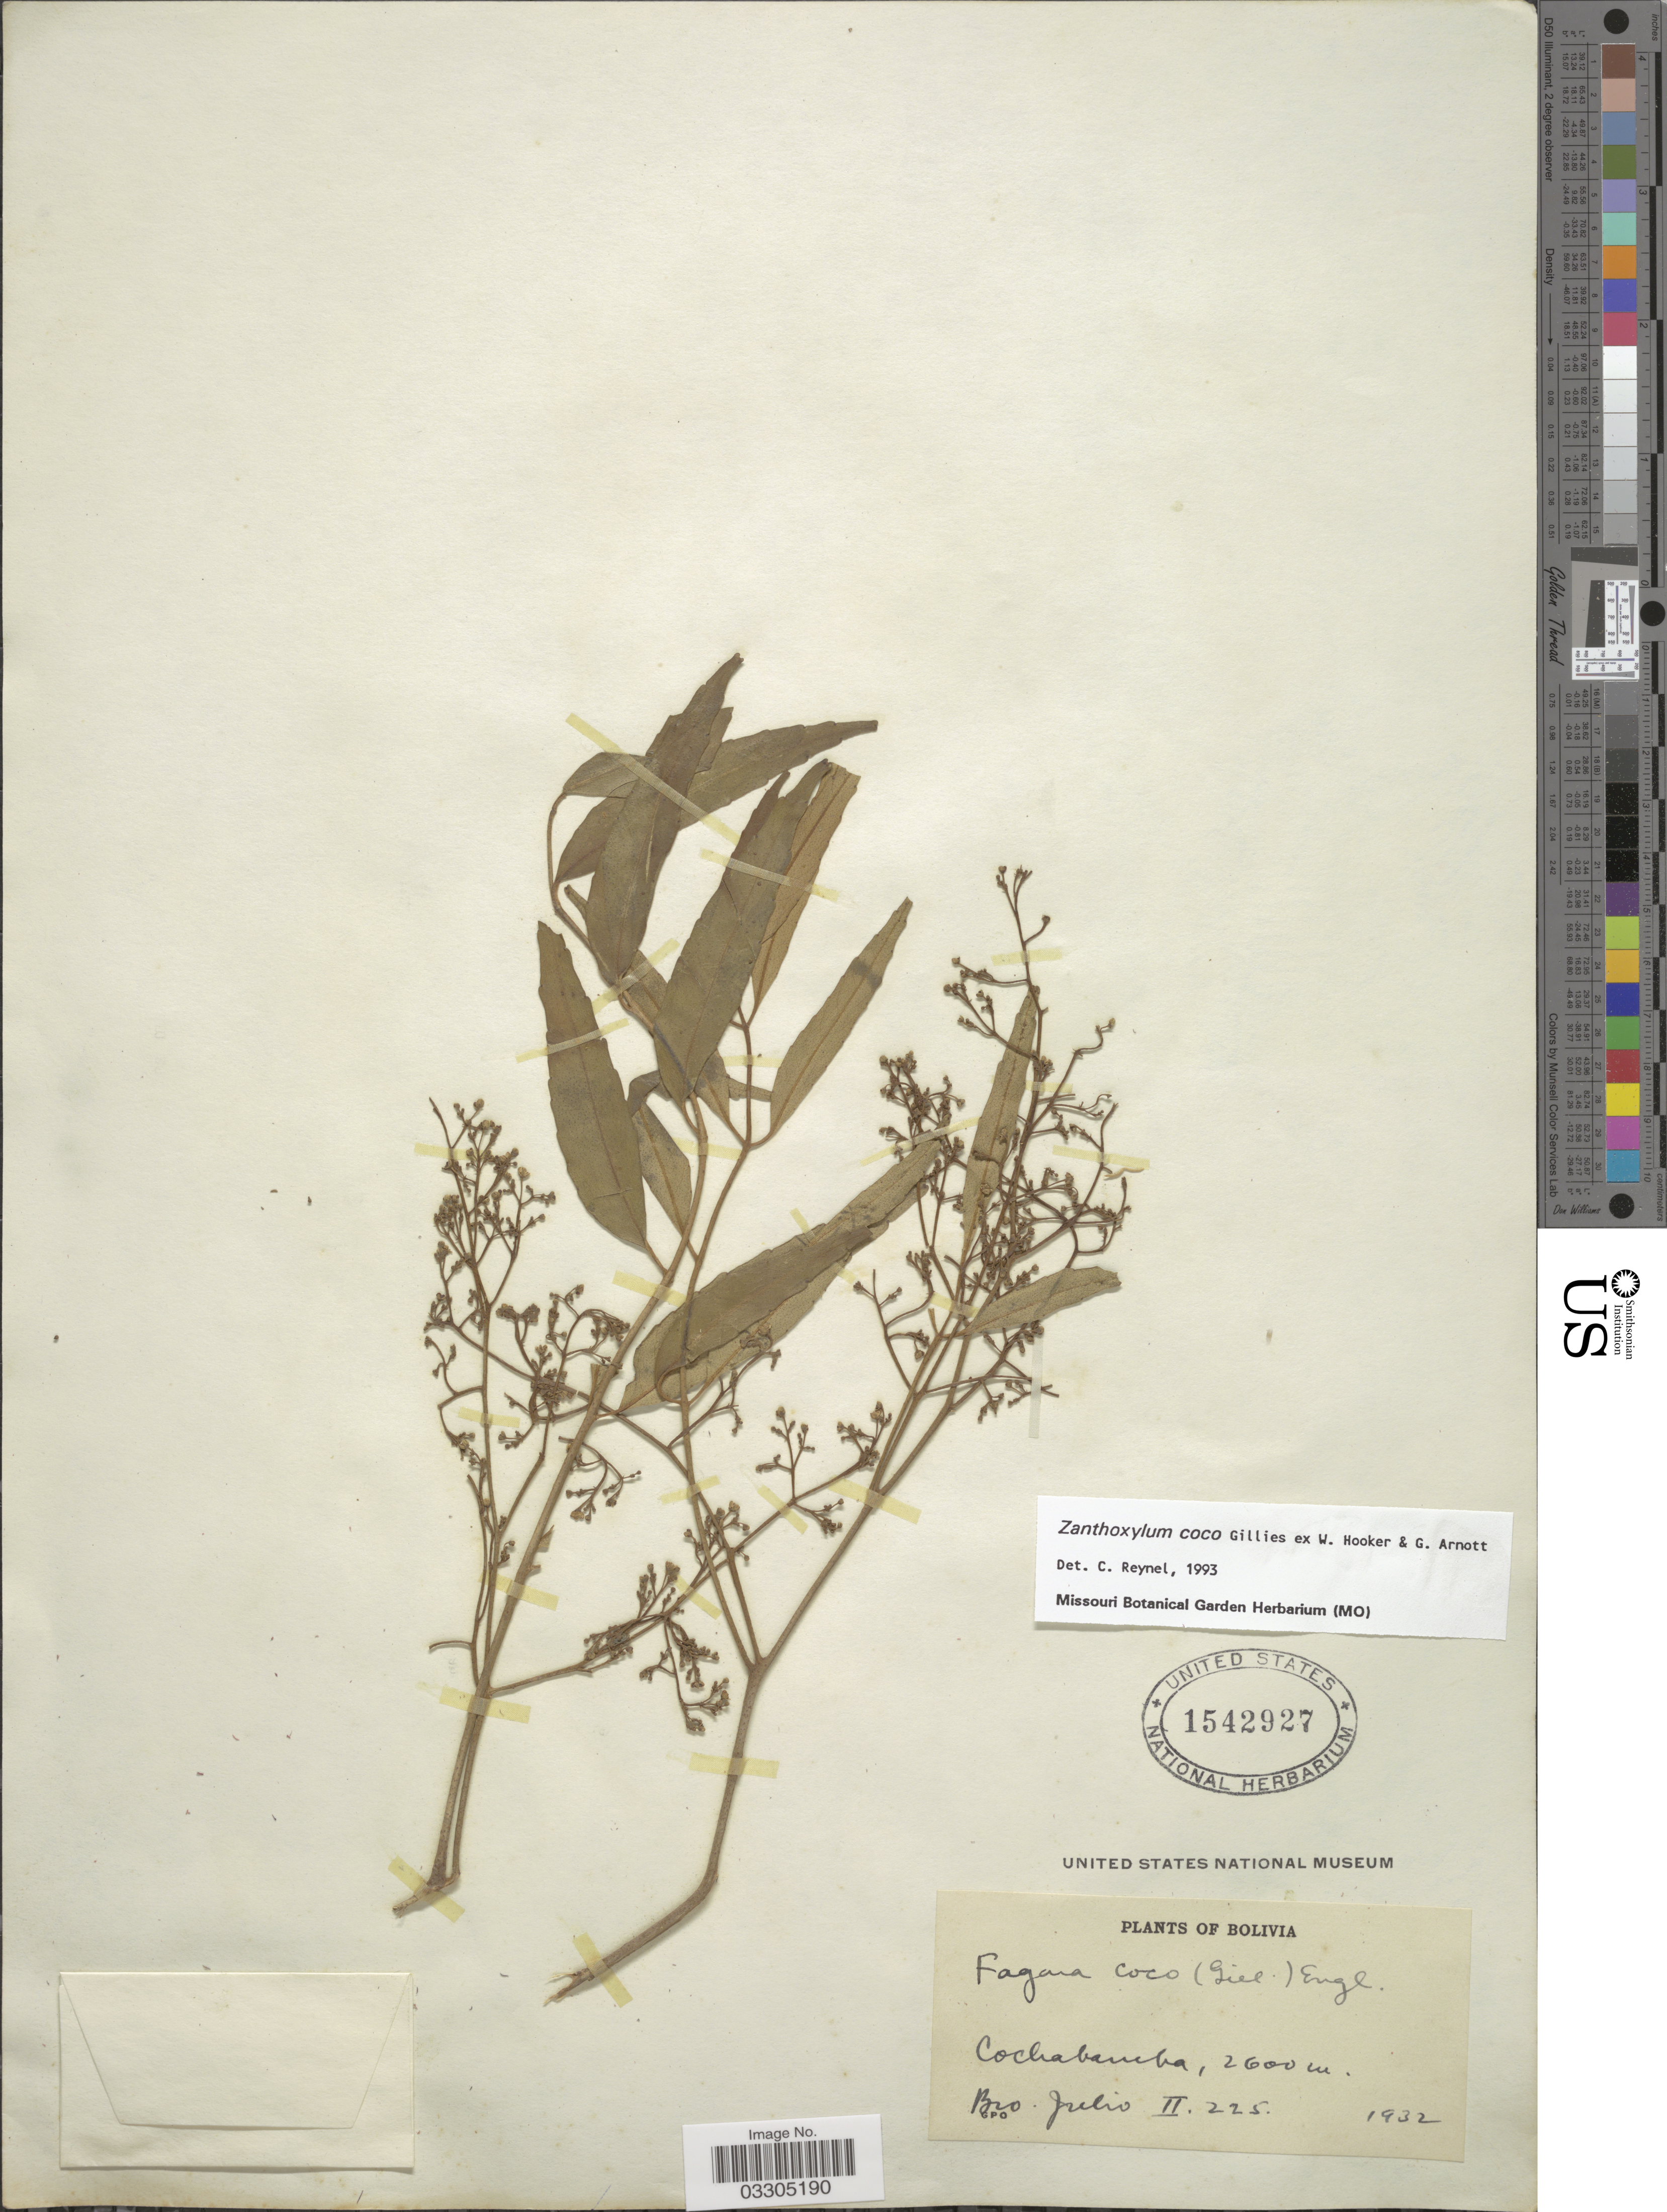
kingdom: Plantae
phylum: Tracheophyta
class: Magnoliopsida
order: Sapindales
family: Rutaceae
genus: Zanthoxylum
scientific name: Zanthoxylum coco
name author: Hook. & Arn.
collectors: Bro. Julio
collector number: II225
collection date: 1932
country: Bolivia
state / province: Cochabamba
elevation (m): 2600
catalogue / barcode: US 1542927